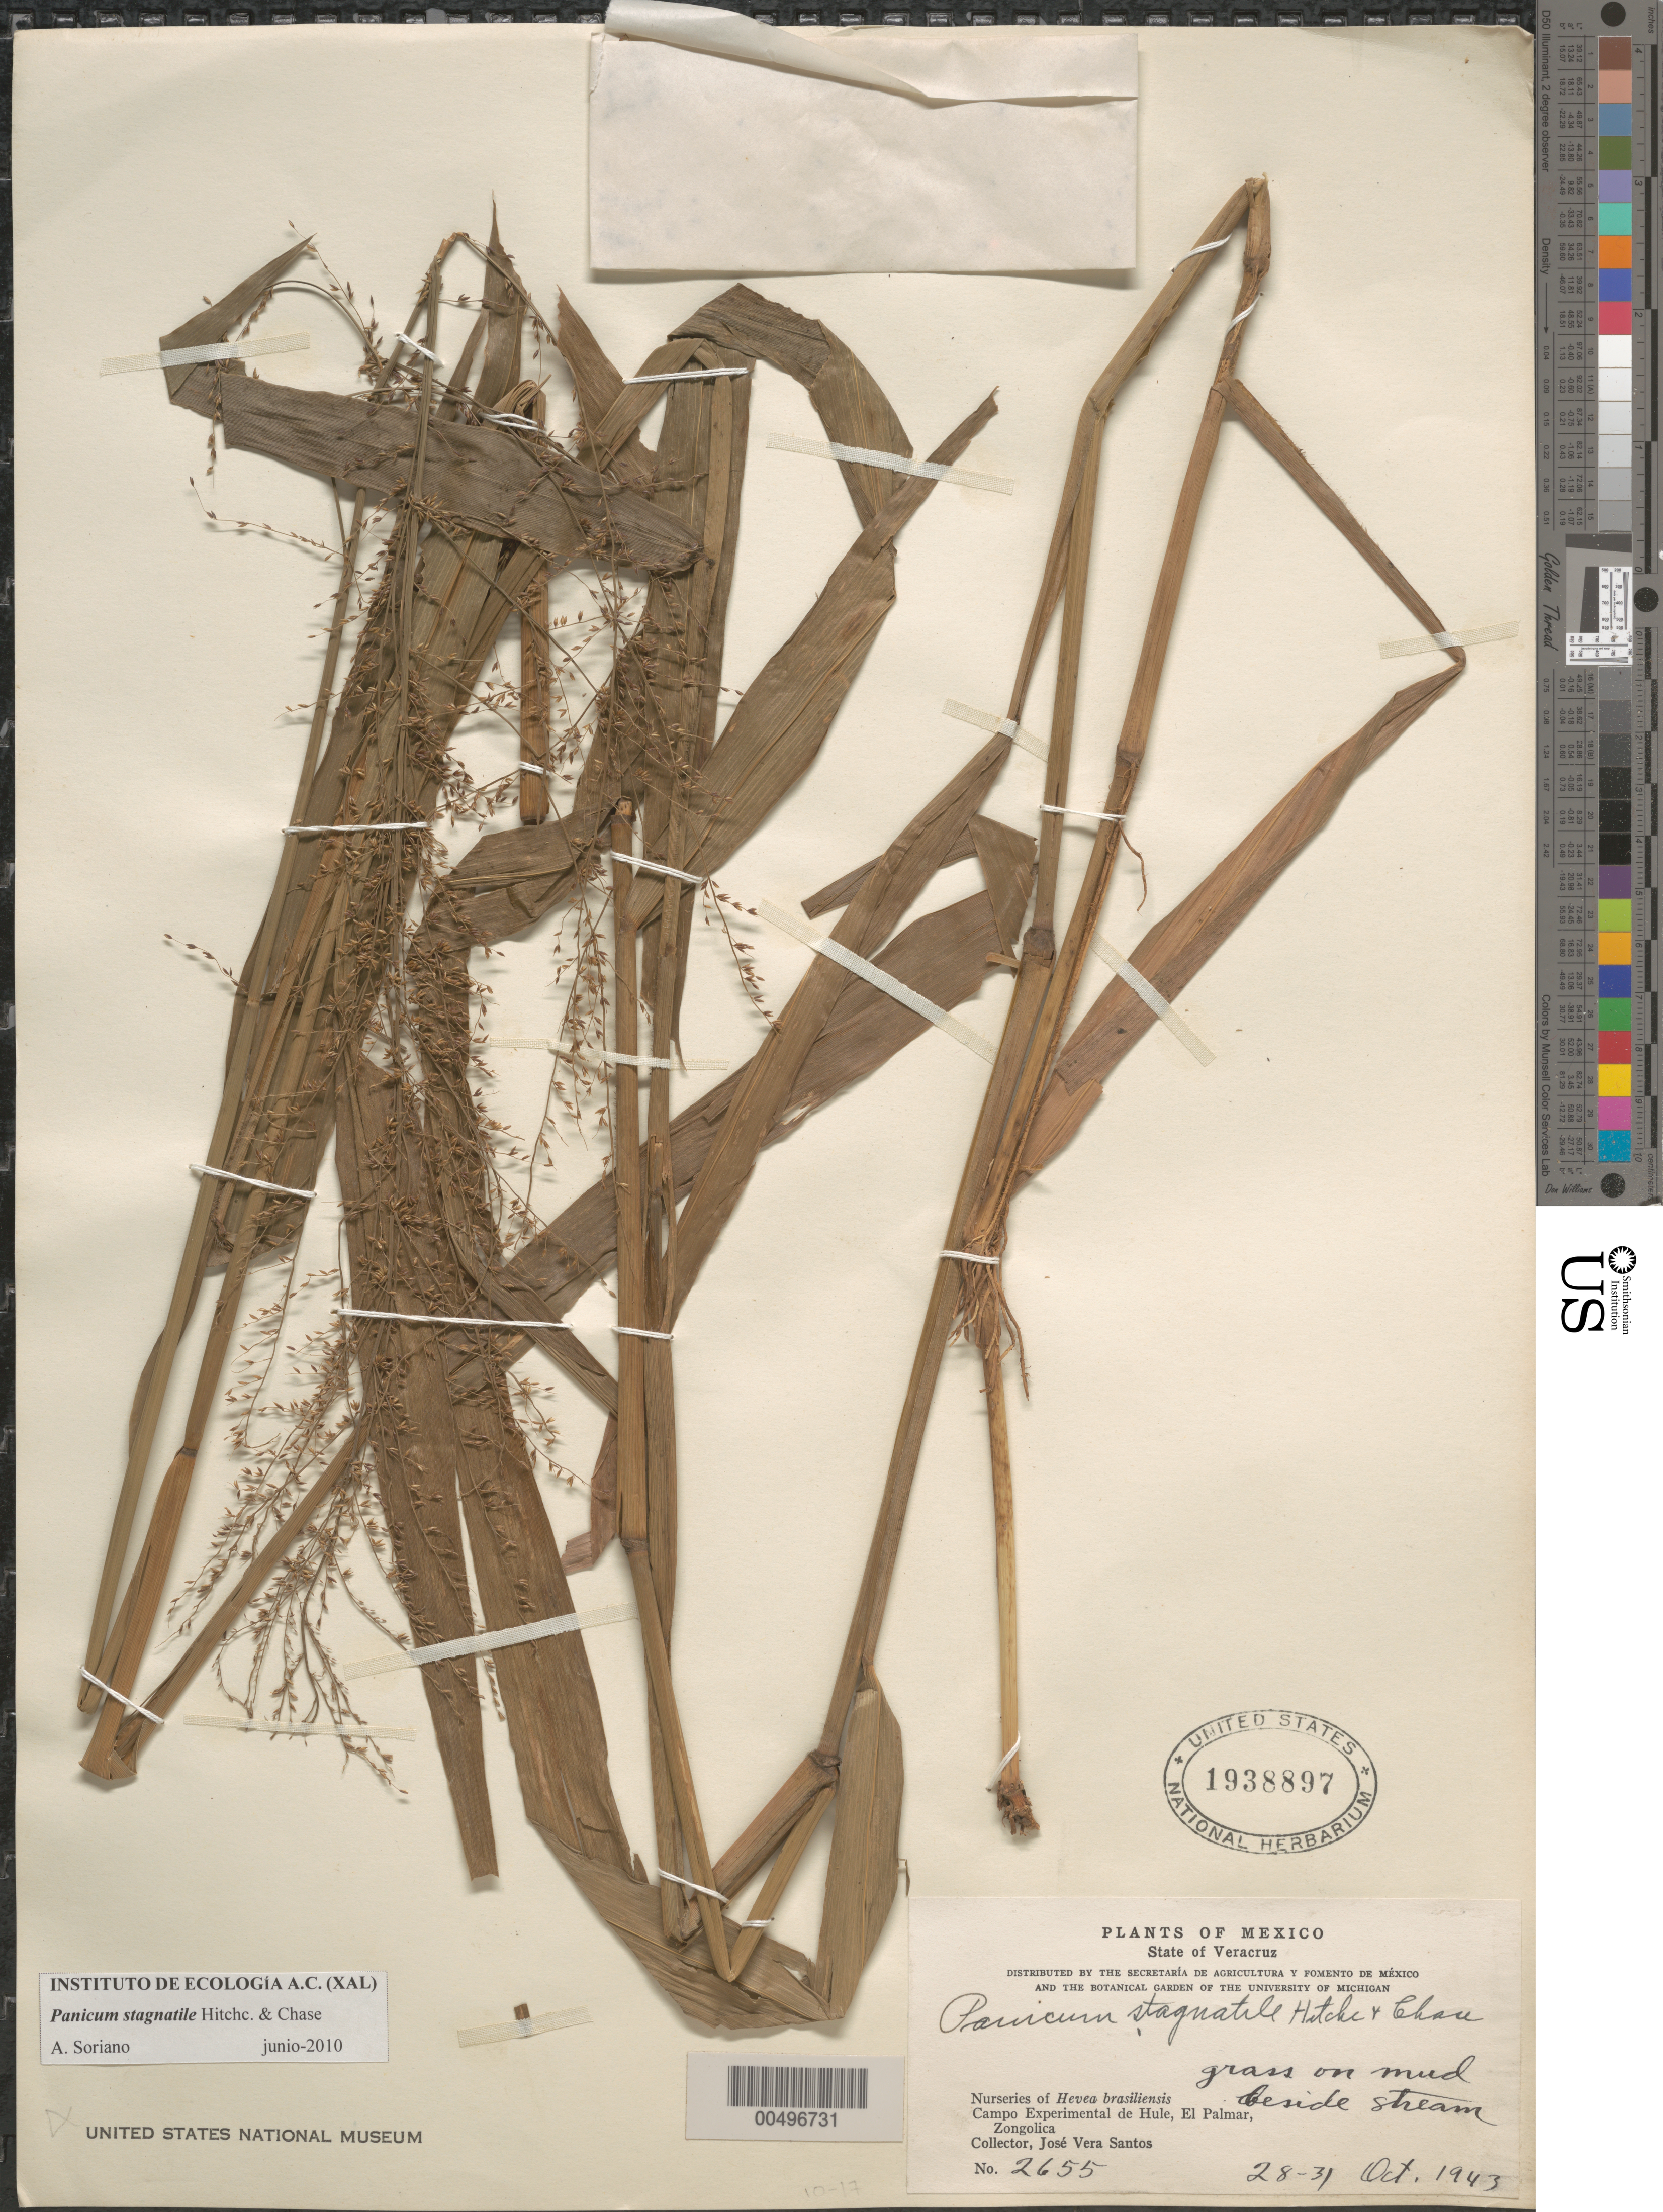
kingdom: Plantae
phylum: Tracheophyta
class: Liliopsida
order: Poales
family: Poaceae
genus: Panicum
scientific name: Panicum stagnatile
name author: Hitchc. & Chase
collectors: J. V. Santos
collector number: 2655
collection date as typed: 28 Oct 1943 to 31 Oct 1943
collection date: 1943-10-28/1943-10-31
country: Mexico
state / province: Veracruz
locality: Nurseries of Hevea brasiliensis, Campo Experimental de Hule, El Palmar, Zongolica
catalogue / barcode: US 1938897